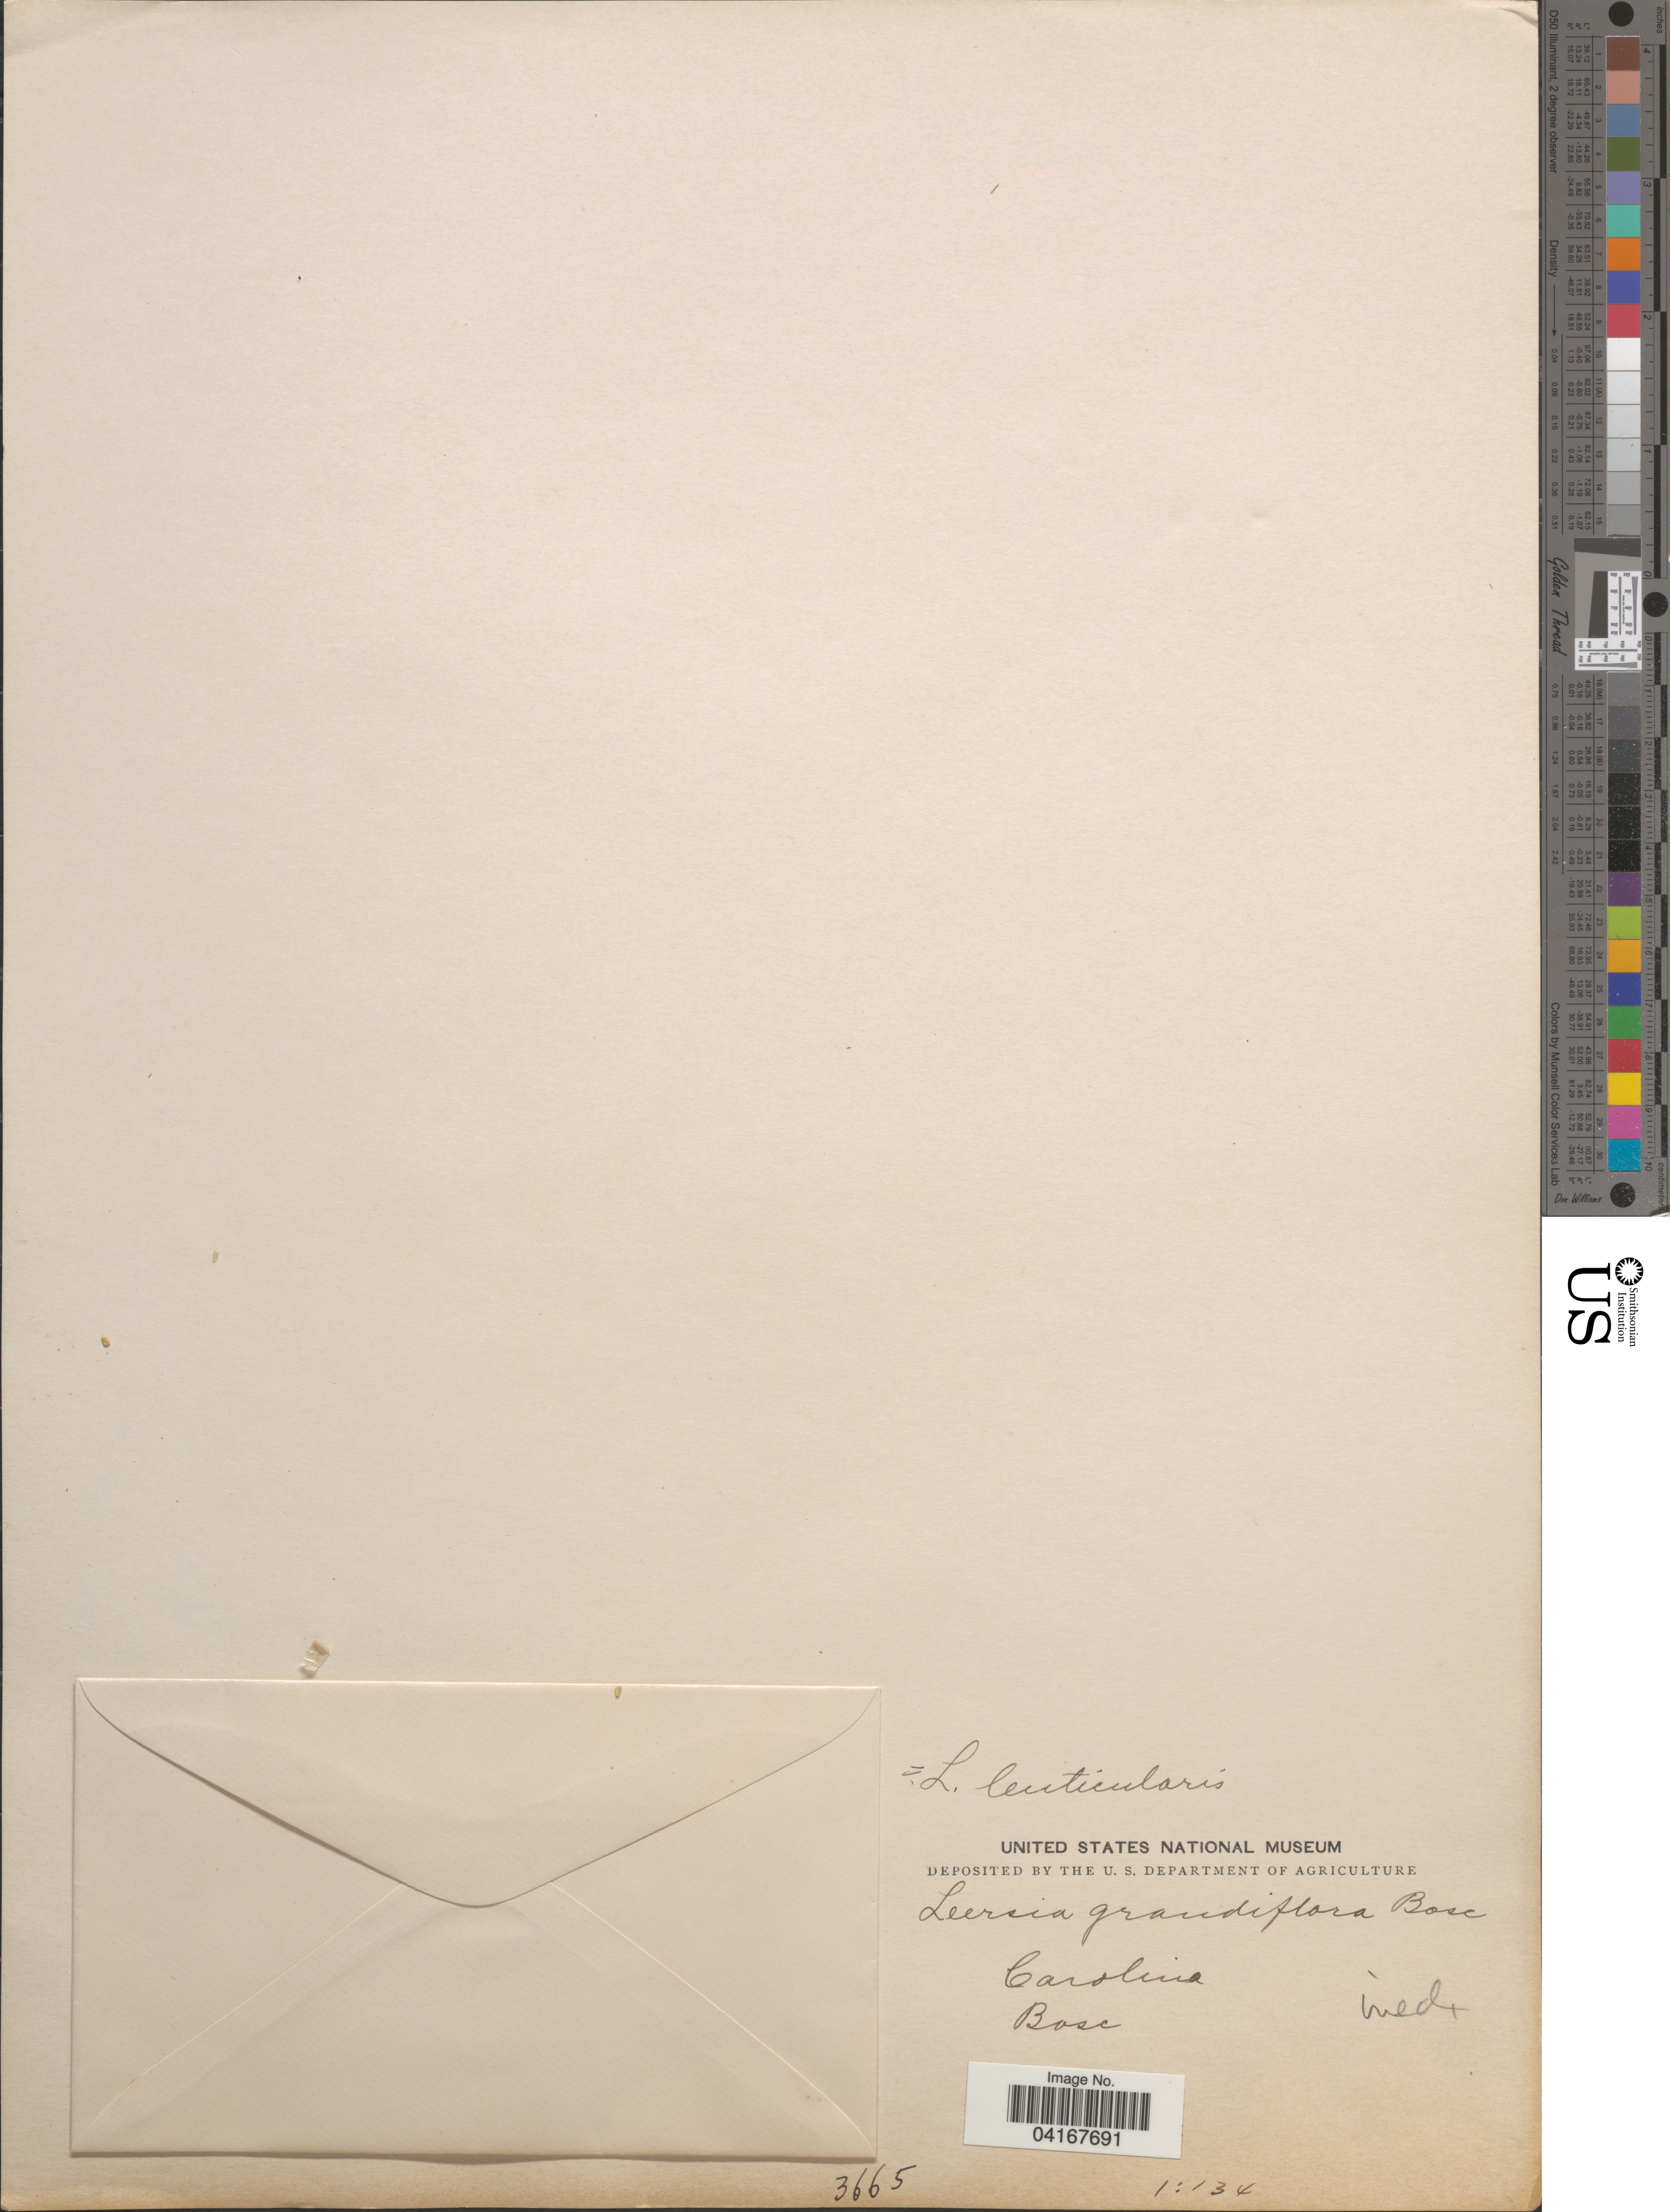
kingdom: Plantae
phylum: Tracheophyta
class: Liliopsida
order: Poales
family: Poaceae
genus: Leersia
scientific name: Leersia lenticularis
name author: Michx.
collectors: Bosc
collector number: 3665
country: United States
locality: Carolina.